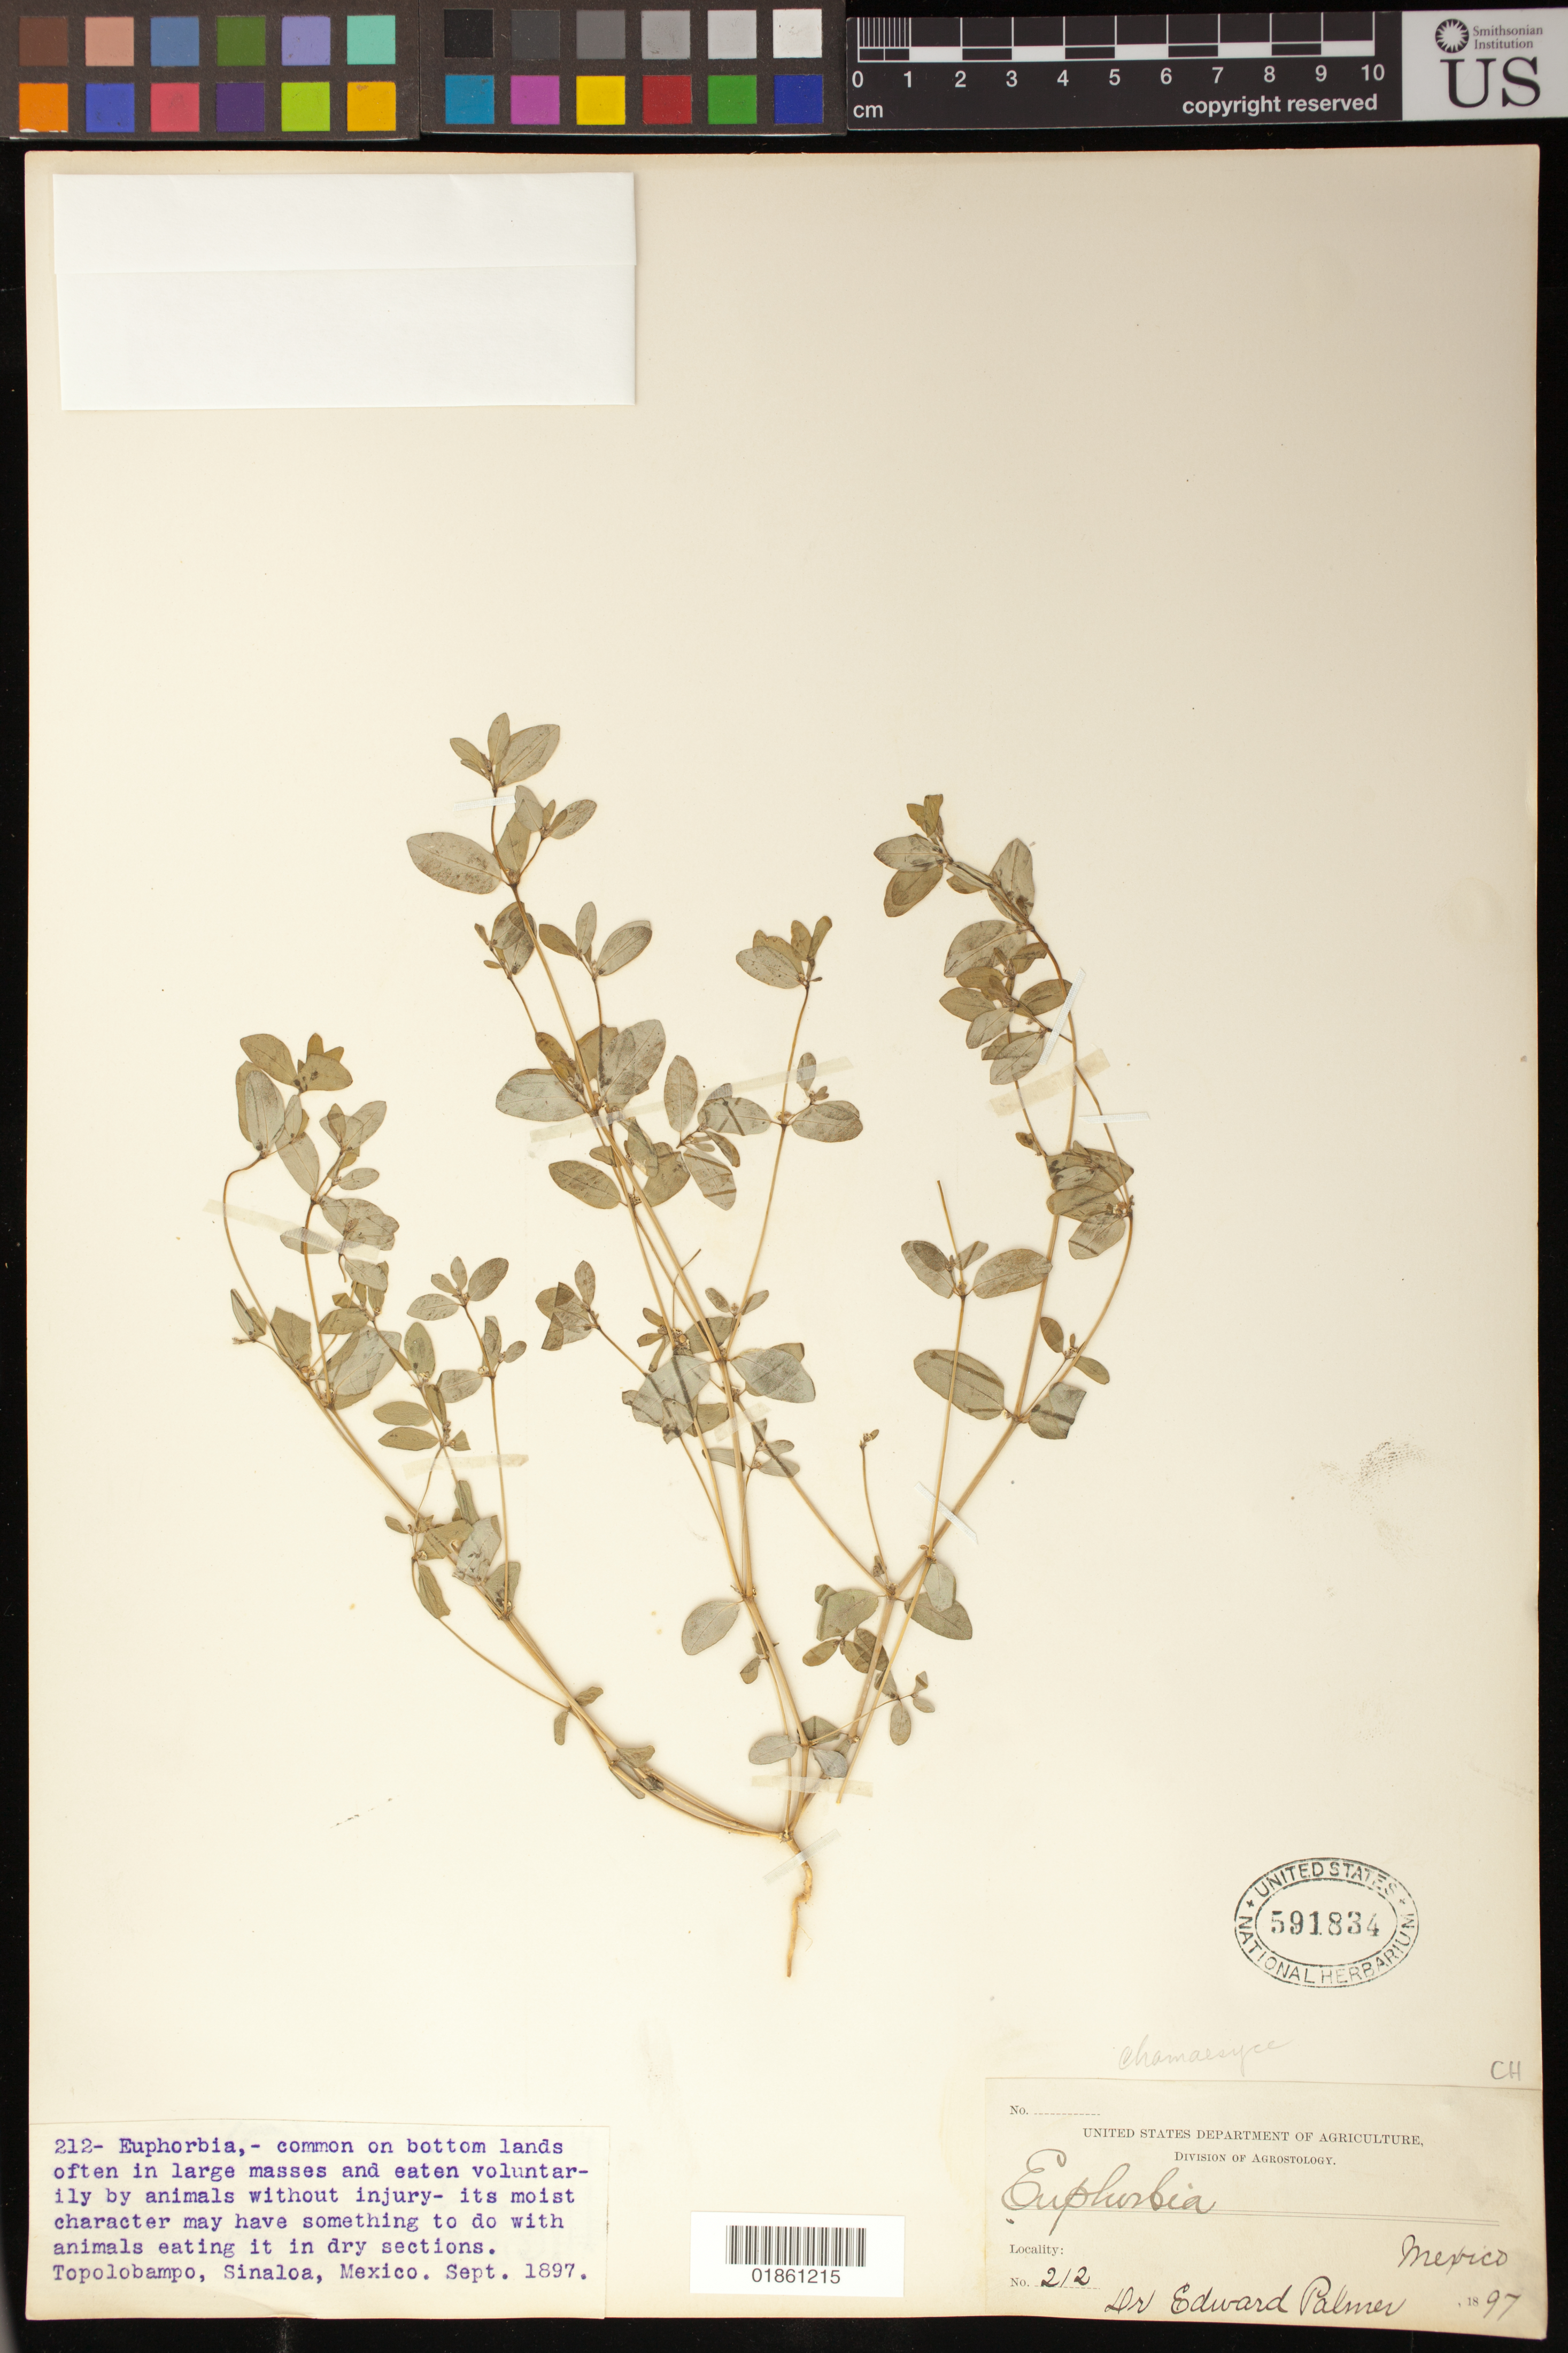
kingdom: Plantae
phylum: Tracheophyta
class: Magnoliopsida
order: Malpighiales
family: Euphorbiaceae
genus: Euphorbia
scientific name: Euphorbia sp.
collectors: E. Palmer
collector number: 212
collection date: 1897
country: Mexico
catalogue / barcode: US 591834